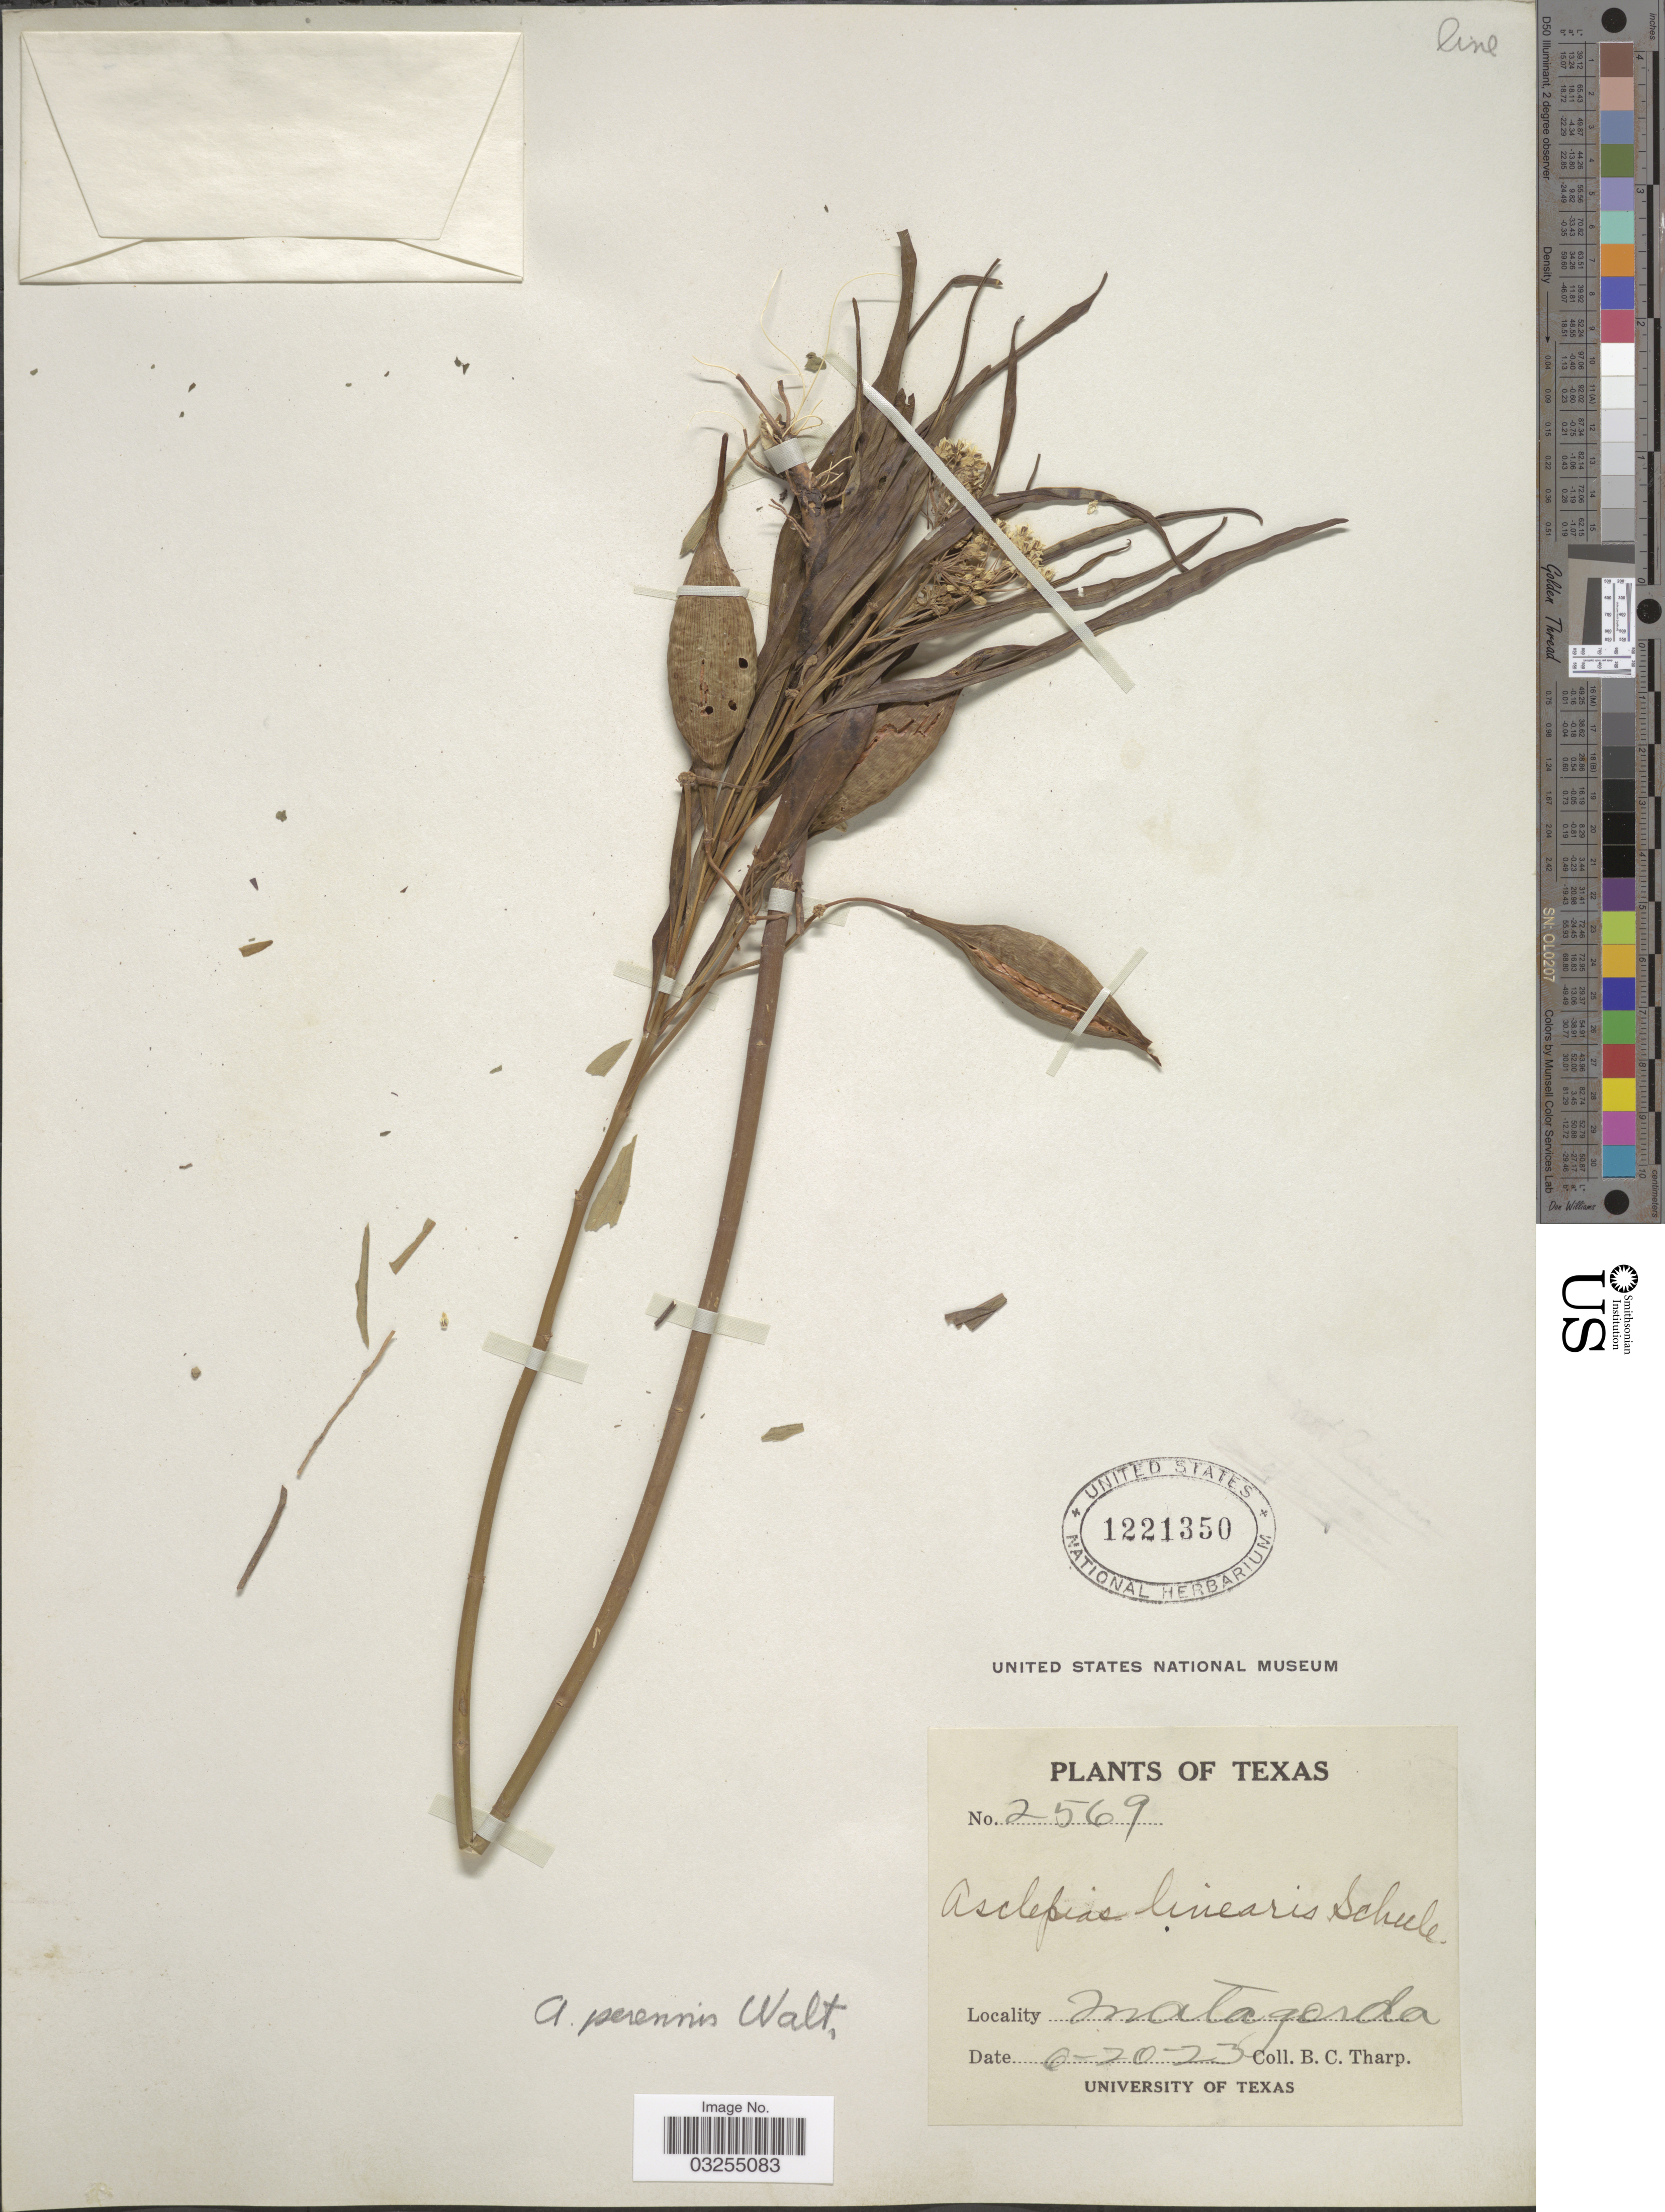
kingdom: Plantae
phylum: Tracheophyta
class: Magnoliopsida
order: Gentianales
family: Apocynaceae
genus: Asclepias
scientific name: Asclepias perennis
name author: Walter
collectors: B. C. Tharp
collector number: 2569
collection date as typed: Transcribed d/m/y: 20/6/23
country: United States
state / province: Texas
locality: Matagorda.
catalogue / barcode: US 1221350